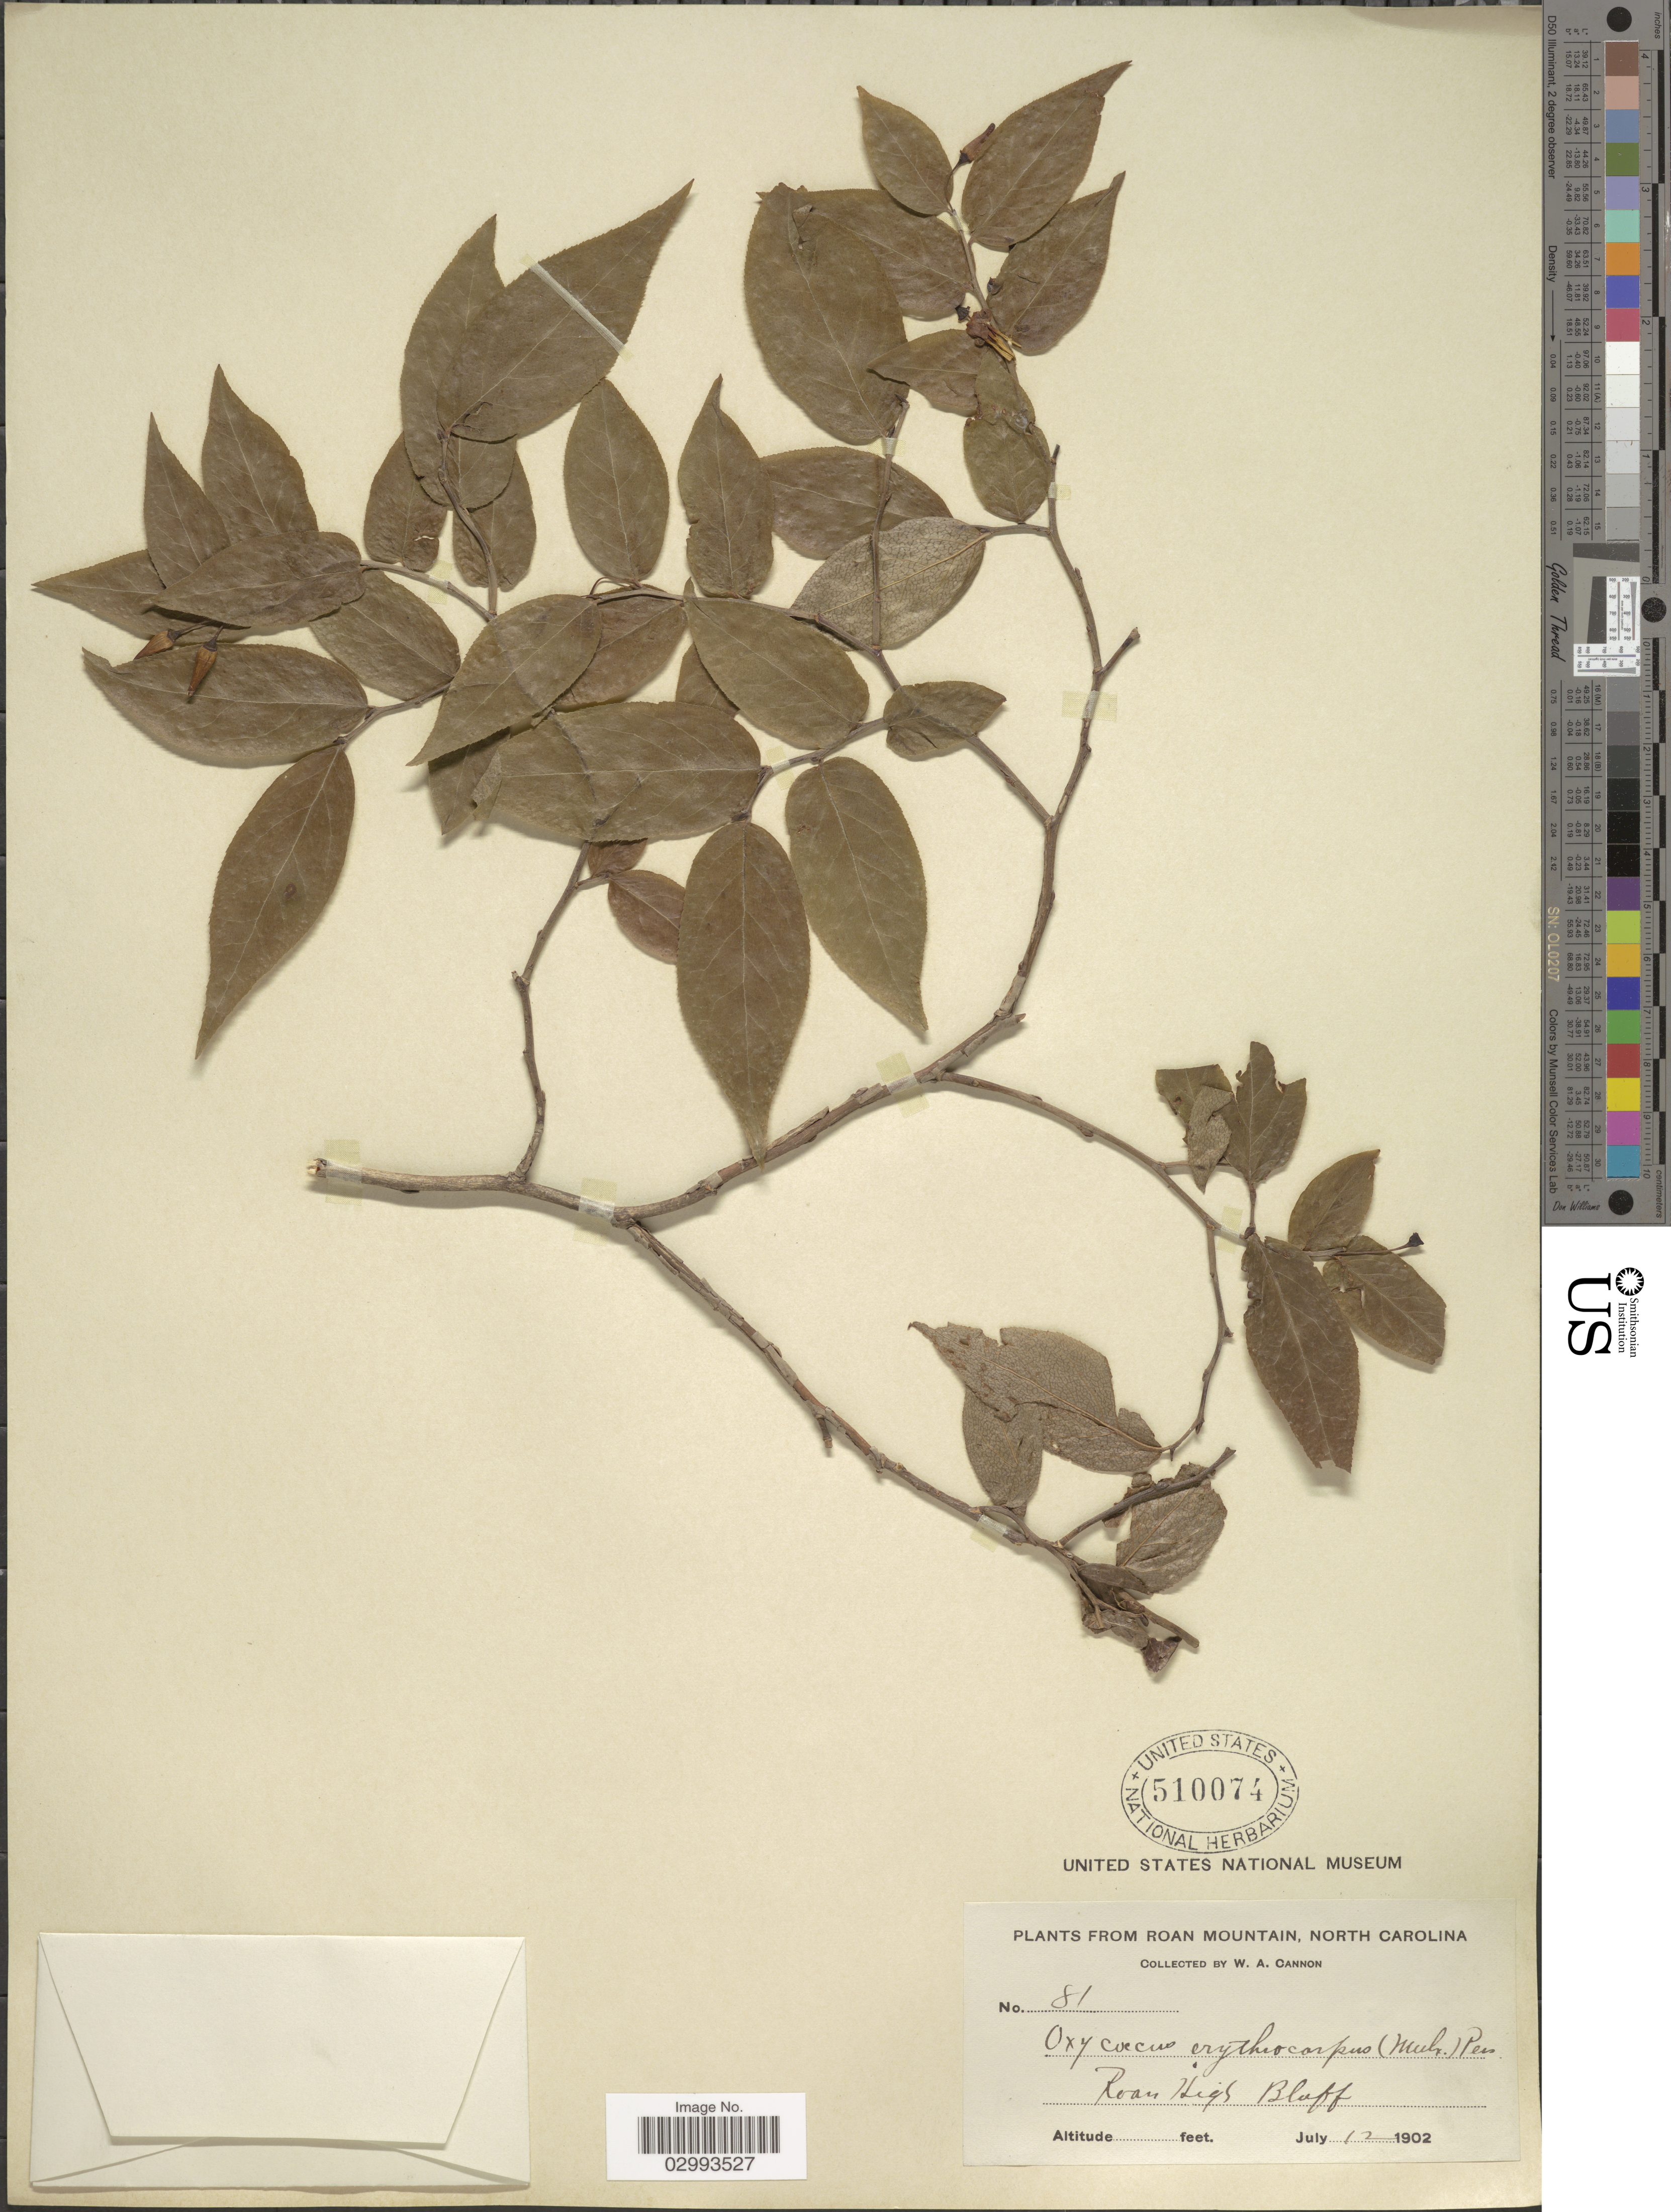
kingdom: Plantae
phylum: Tracheophyta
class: Magnoliopsida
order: Ericales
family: Ericaceae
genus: Hugeria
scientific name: Hugeria erythrocarpa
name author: (Michx.) Small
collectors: W. Cannon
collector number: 81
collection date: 1902-07-12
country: United States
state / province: North Carolina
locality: Roan Mountain. Roan High Bluff.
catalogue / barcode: US 510074